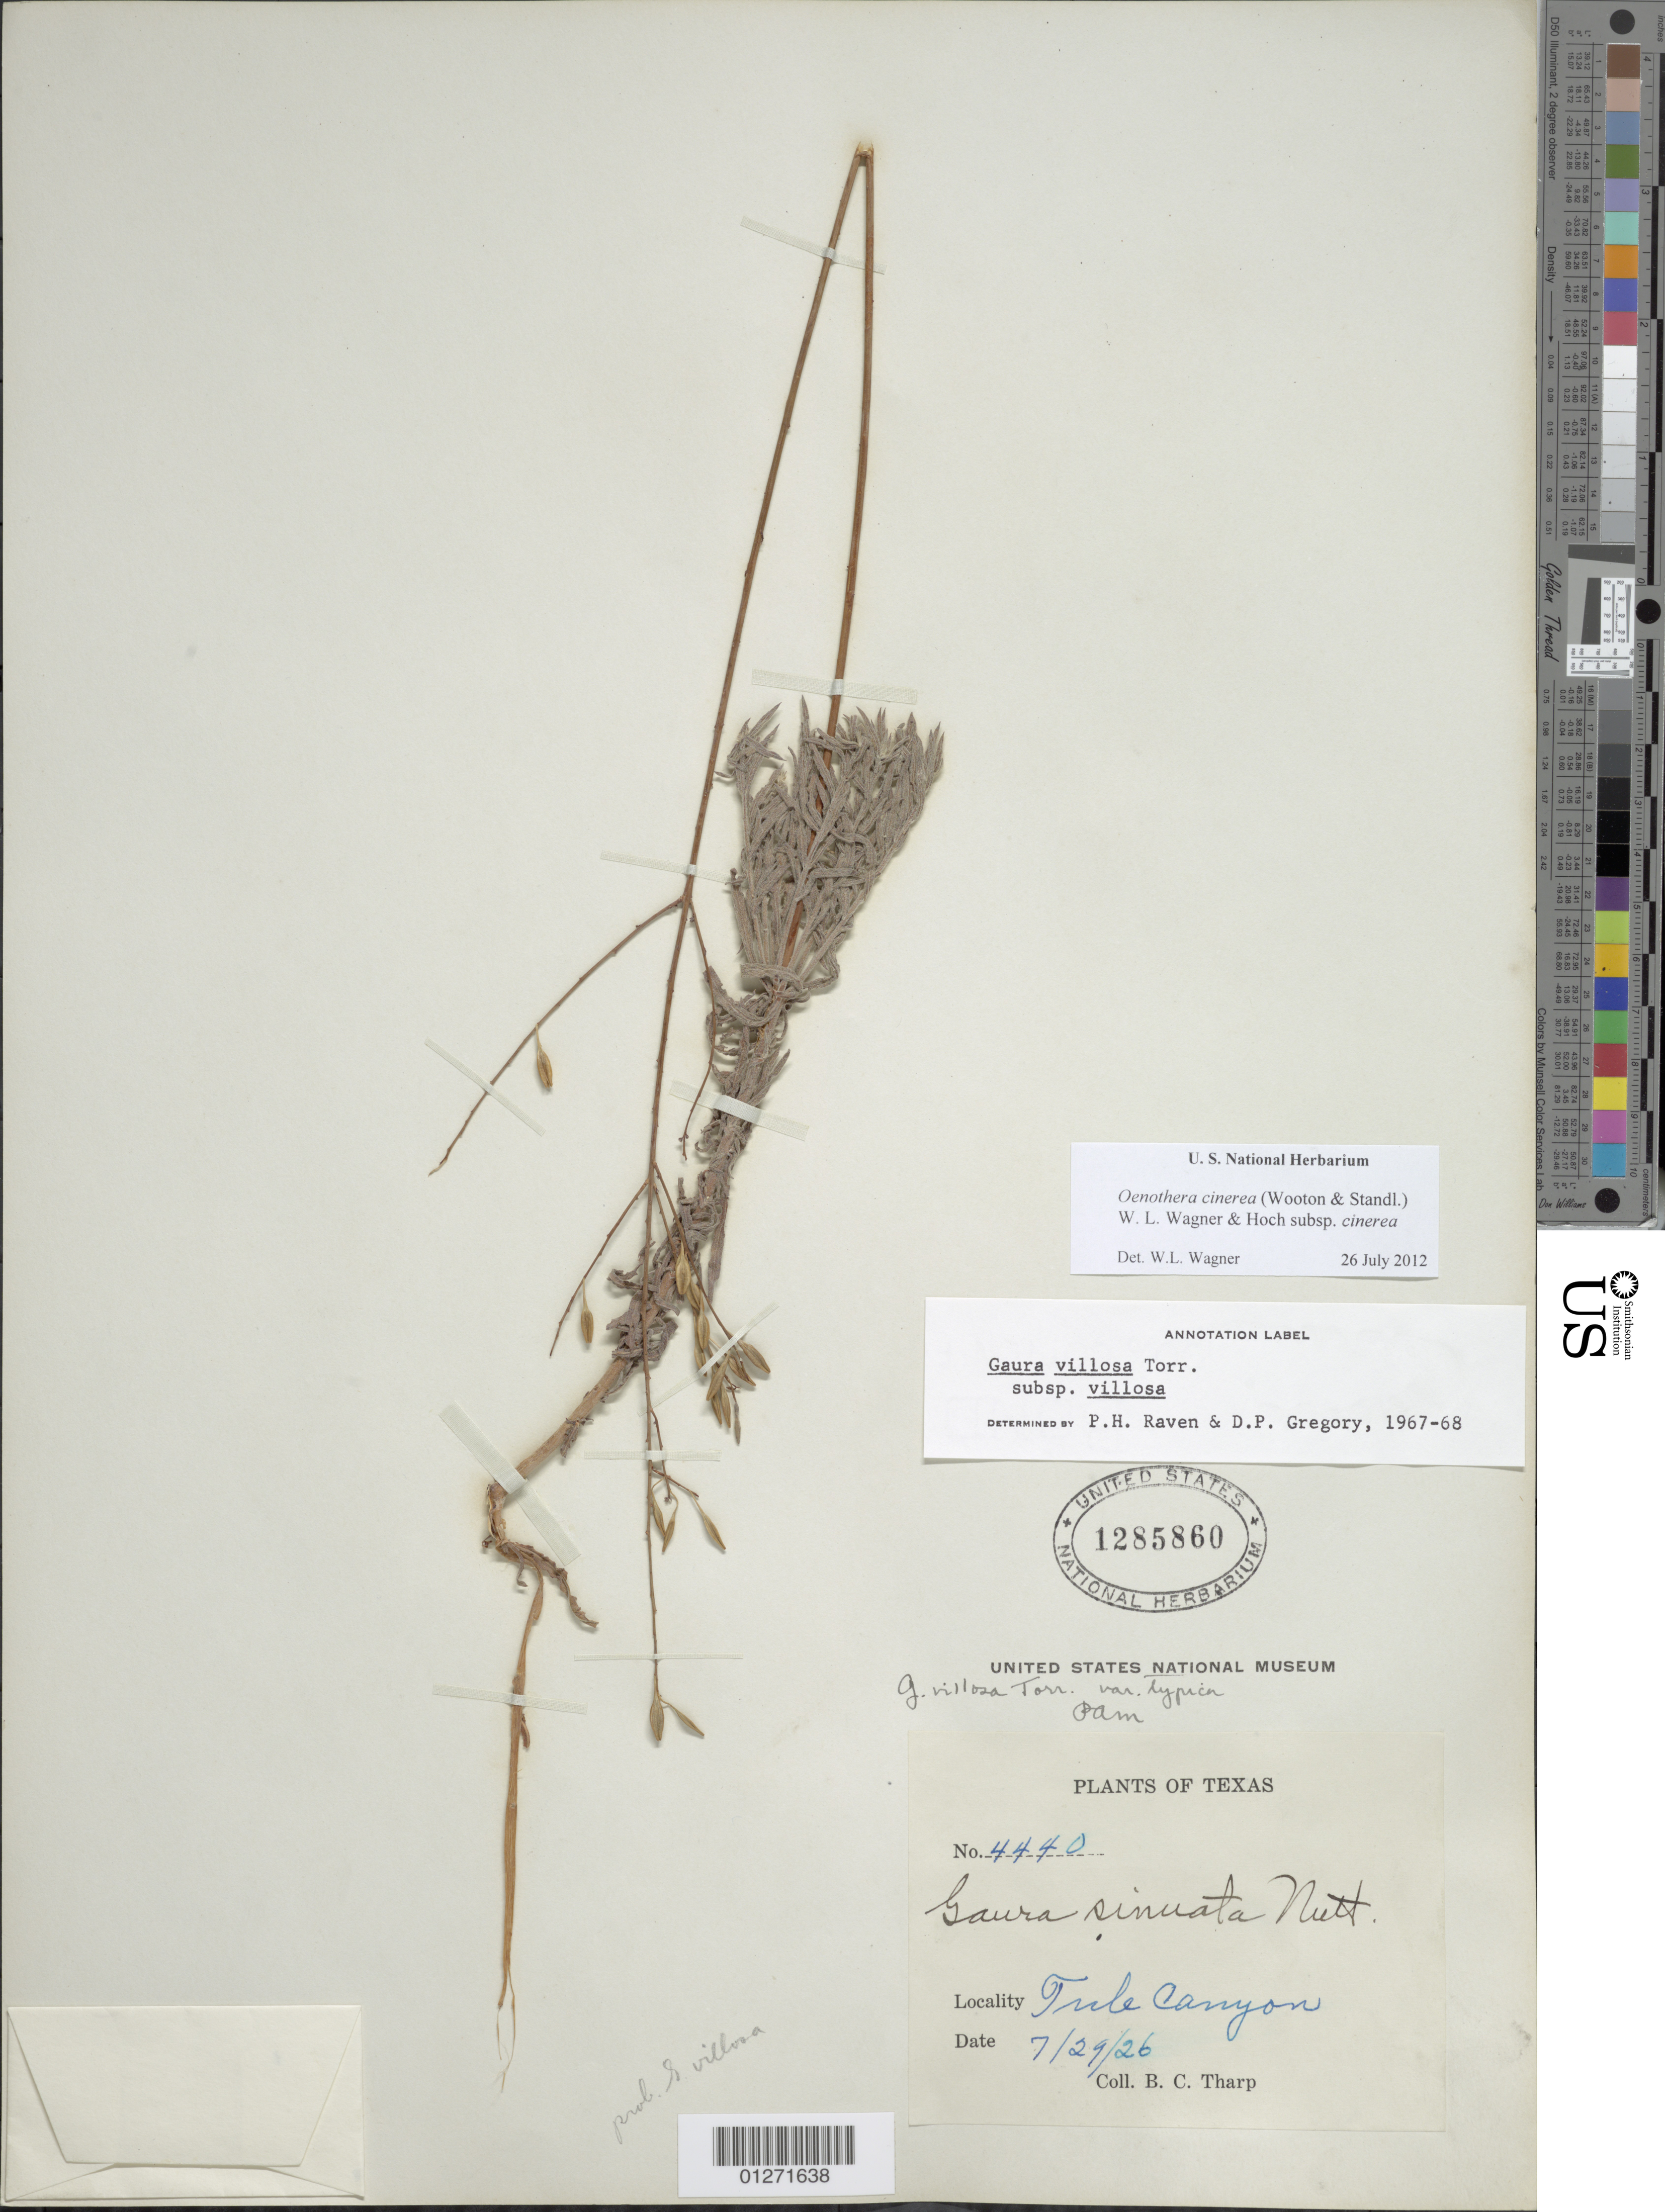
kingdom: Plantae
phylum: Tracheophyta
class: Magnoliopsida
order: Myrtales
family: Onagraceae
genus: Oenothera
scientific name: Oenothera cinerea subsp. cinerea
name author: (Wooton & Standl.) W.L. Wagner & Hoch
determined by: Wagner, W. L., (BOT), Smithsonian Institution - National Museum of Natural History (UNITED STATES)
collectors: B. C. Tharp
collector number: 4440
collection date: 1926-07-29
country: United States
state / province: Texas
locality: Tule Canyon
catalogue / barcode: US 1285860